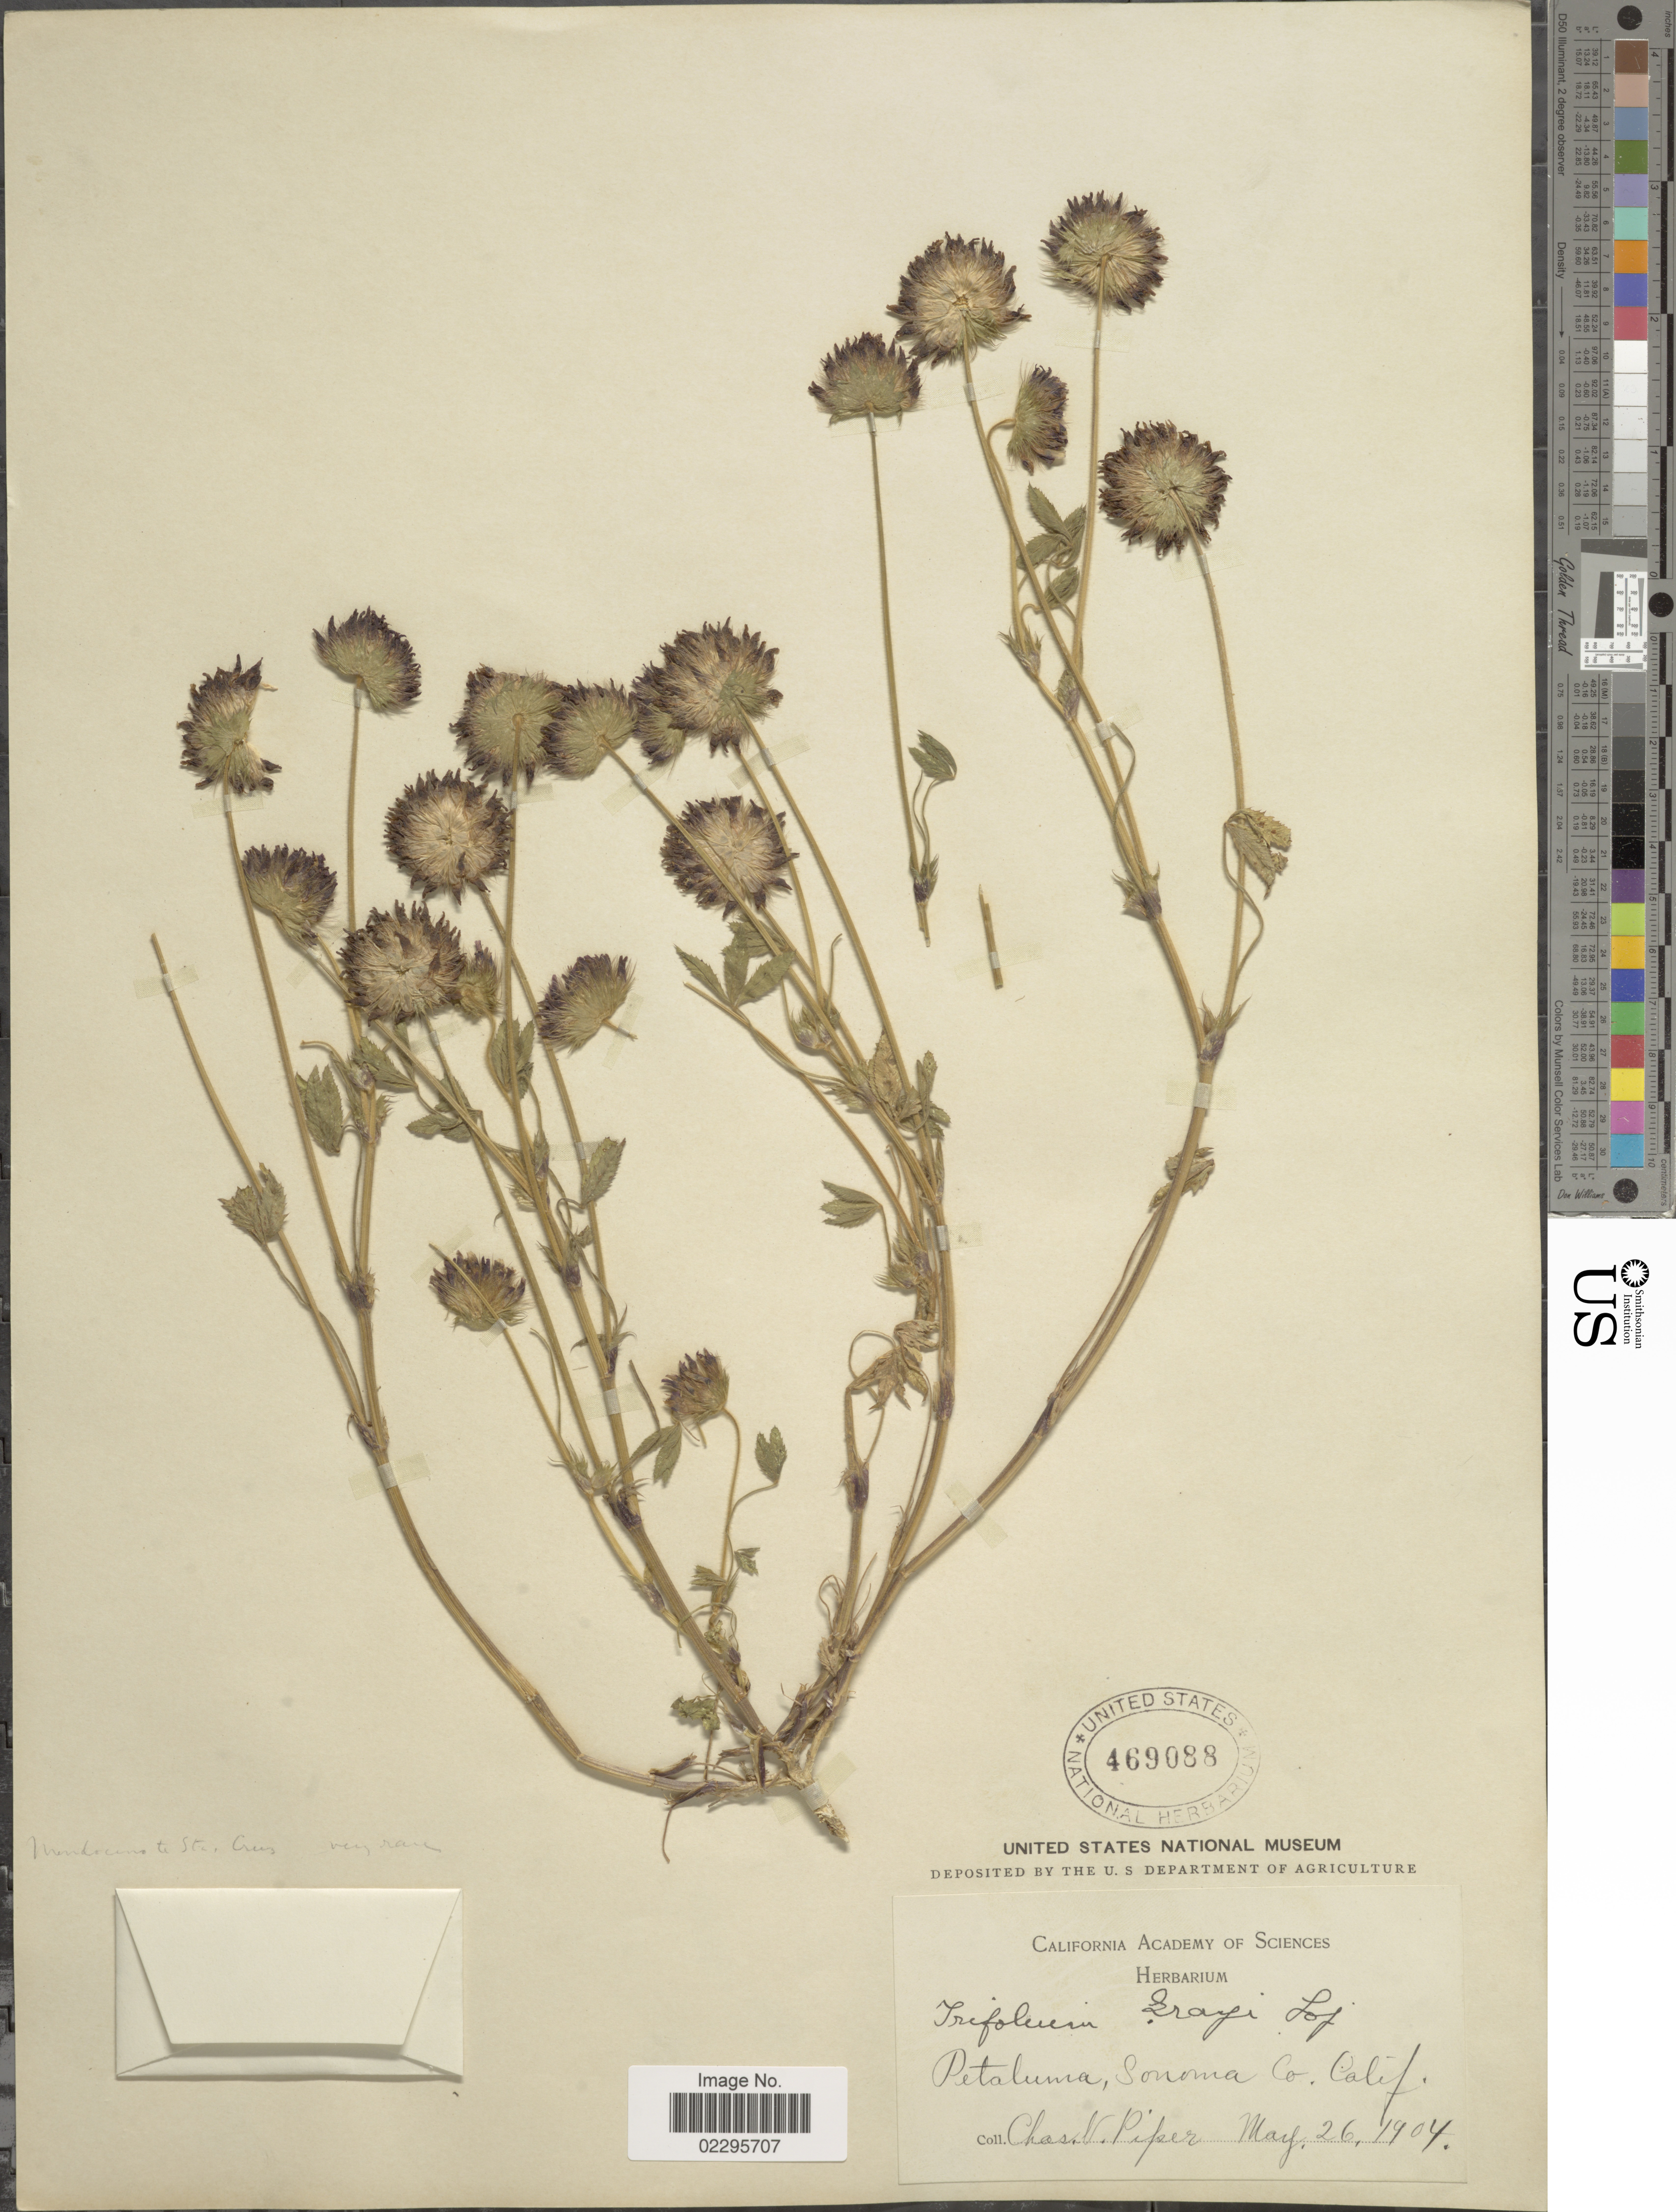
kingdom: Plantae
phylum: Tracheophyta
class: Magnoliopsida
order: Fabales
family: Fabaceae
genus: Trifolium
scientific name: Trifolium barbigerum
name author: Torr.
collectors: C. V. Piper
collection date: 1904-05-26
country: United States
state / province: California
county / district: Sonoma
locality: Petaluma, Sonoma Co.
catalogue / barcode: US 469088